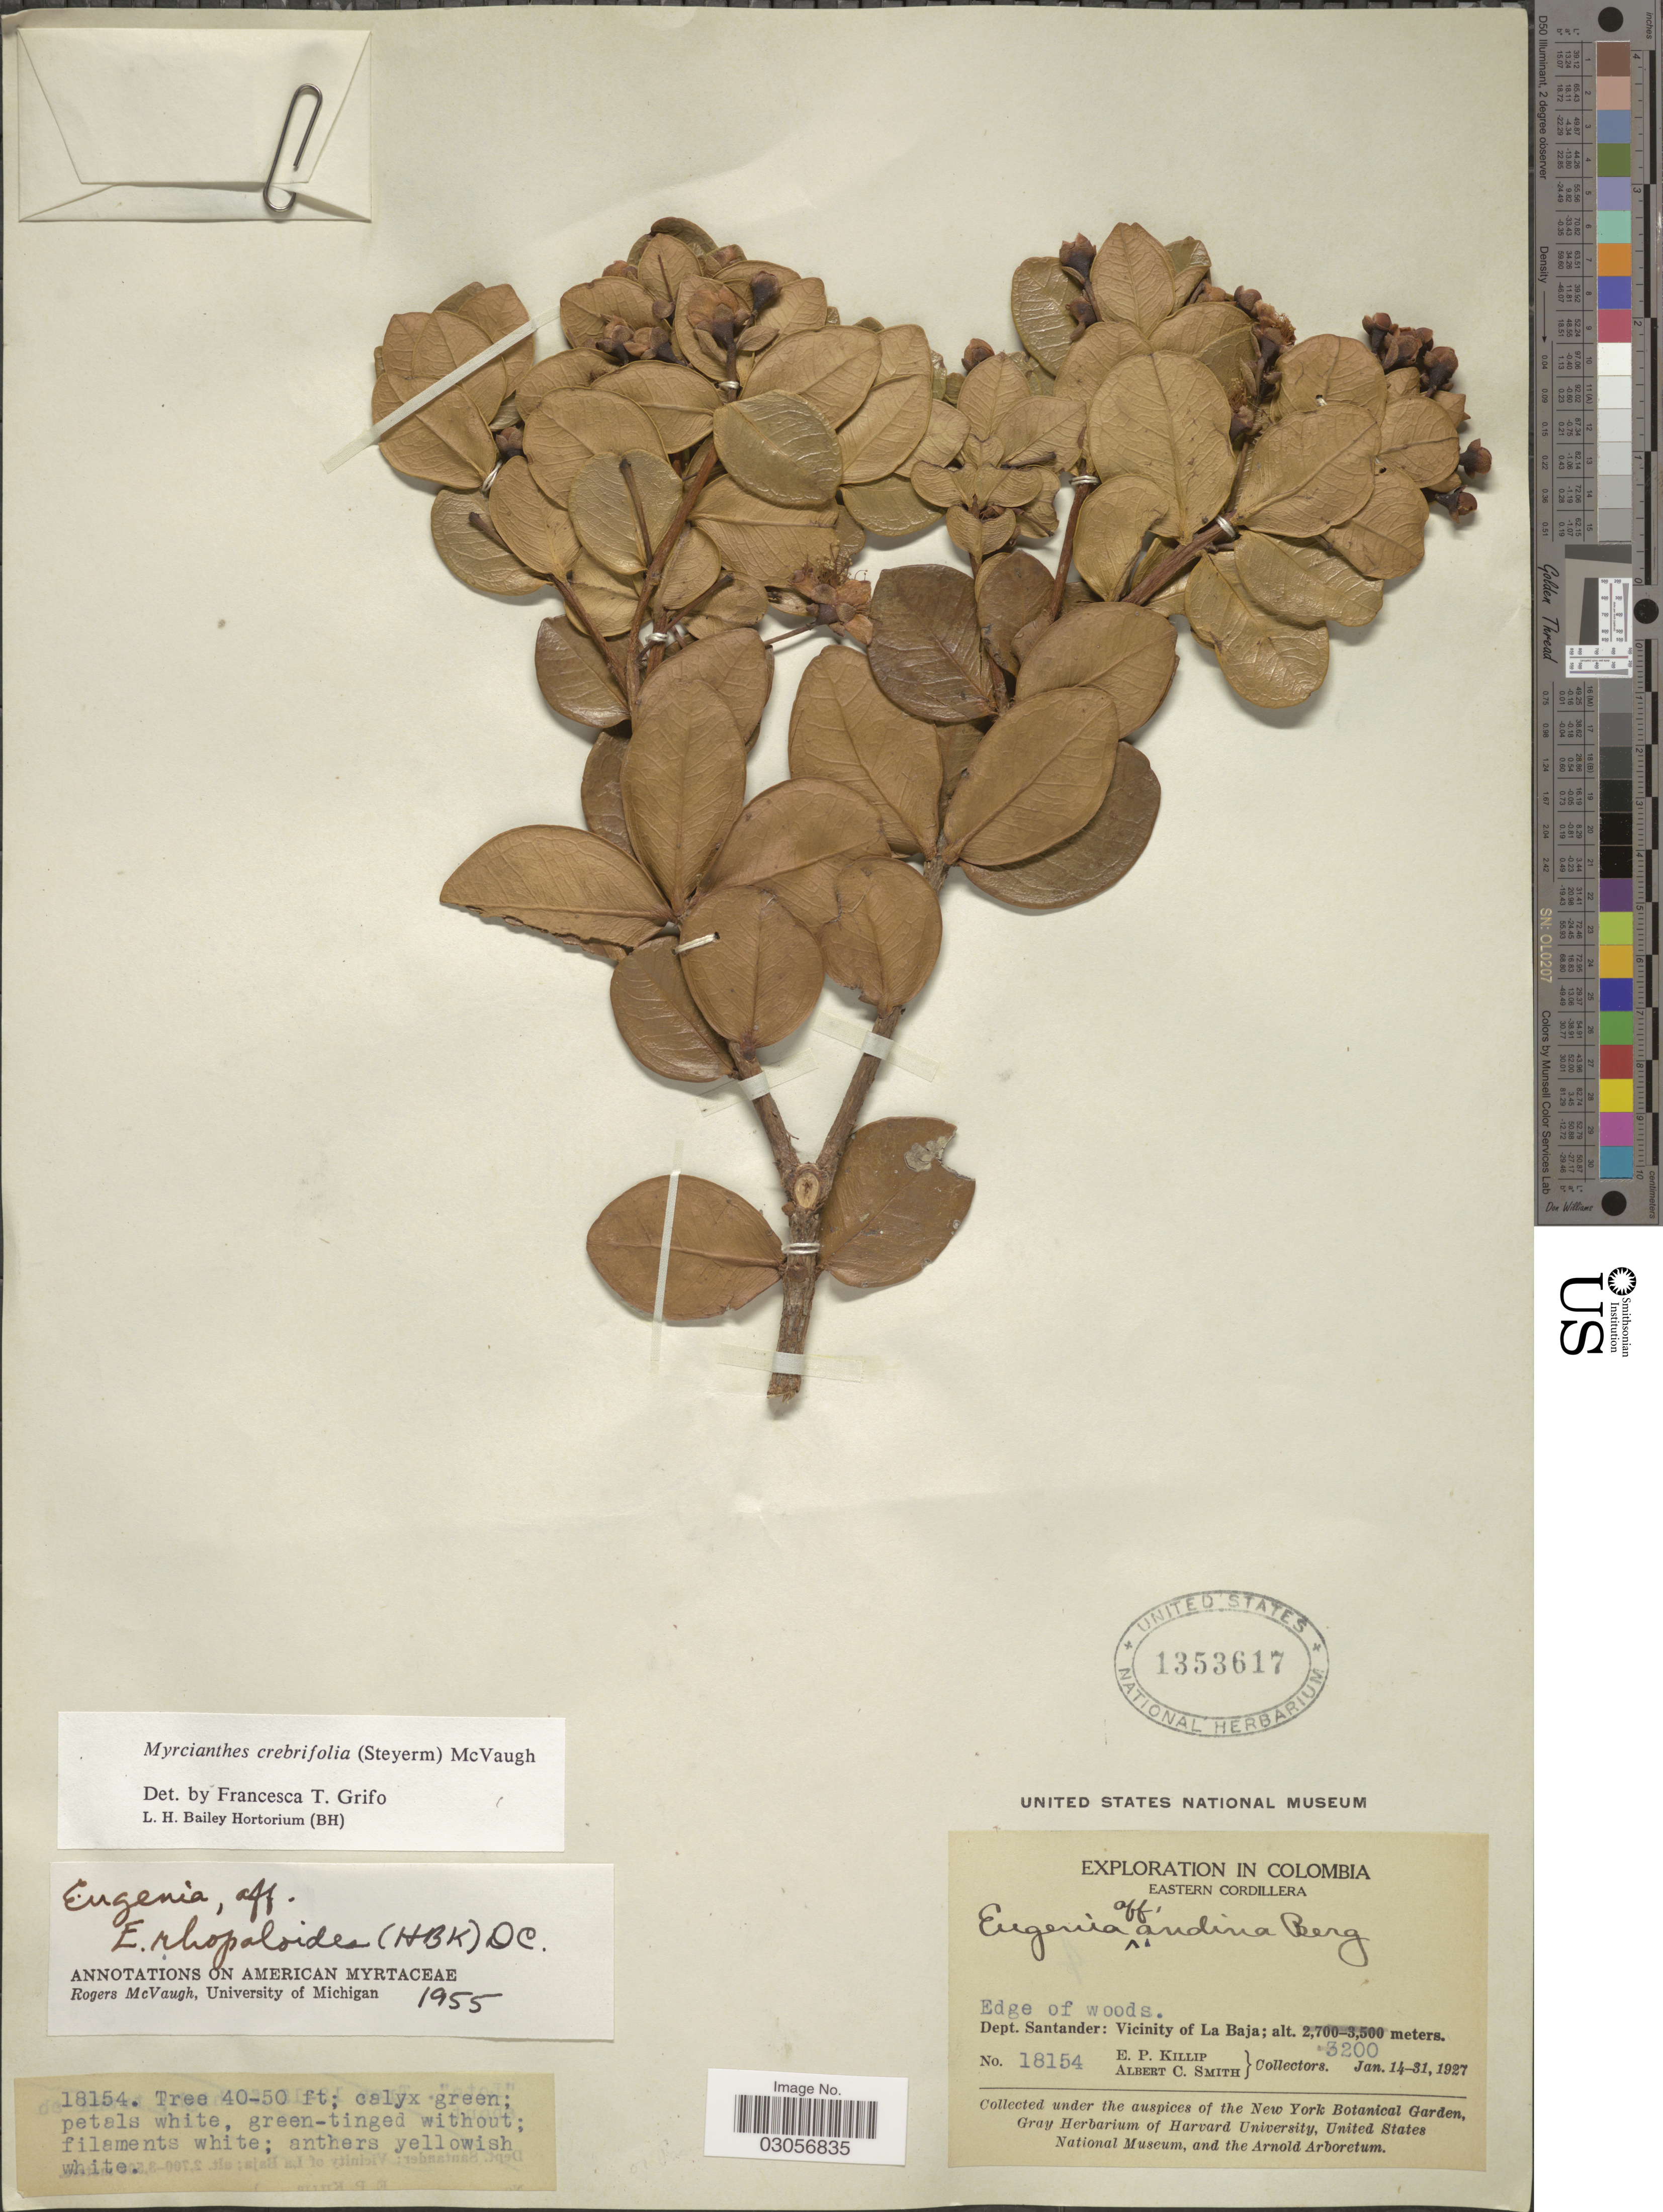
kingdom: Plantae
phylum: Tracheophyta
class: Magnoliopsida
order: Myrtales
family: Myrtaceae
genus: Myrcianthes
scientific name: Myrcianthes crebrifolia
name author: (Steyerm.) McVaugh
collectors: E. P. Killip & A. C. Smith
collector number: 18154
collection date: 1927-01-14/1927-01-31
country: Colombia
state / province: Santander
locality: Eastern Cordillera, Dept. Santander: Vicinity of La Baja.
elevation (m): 3200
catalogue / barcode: US 1353617